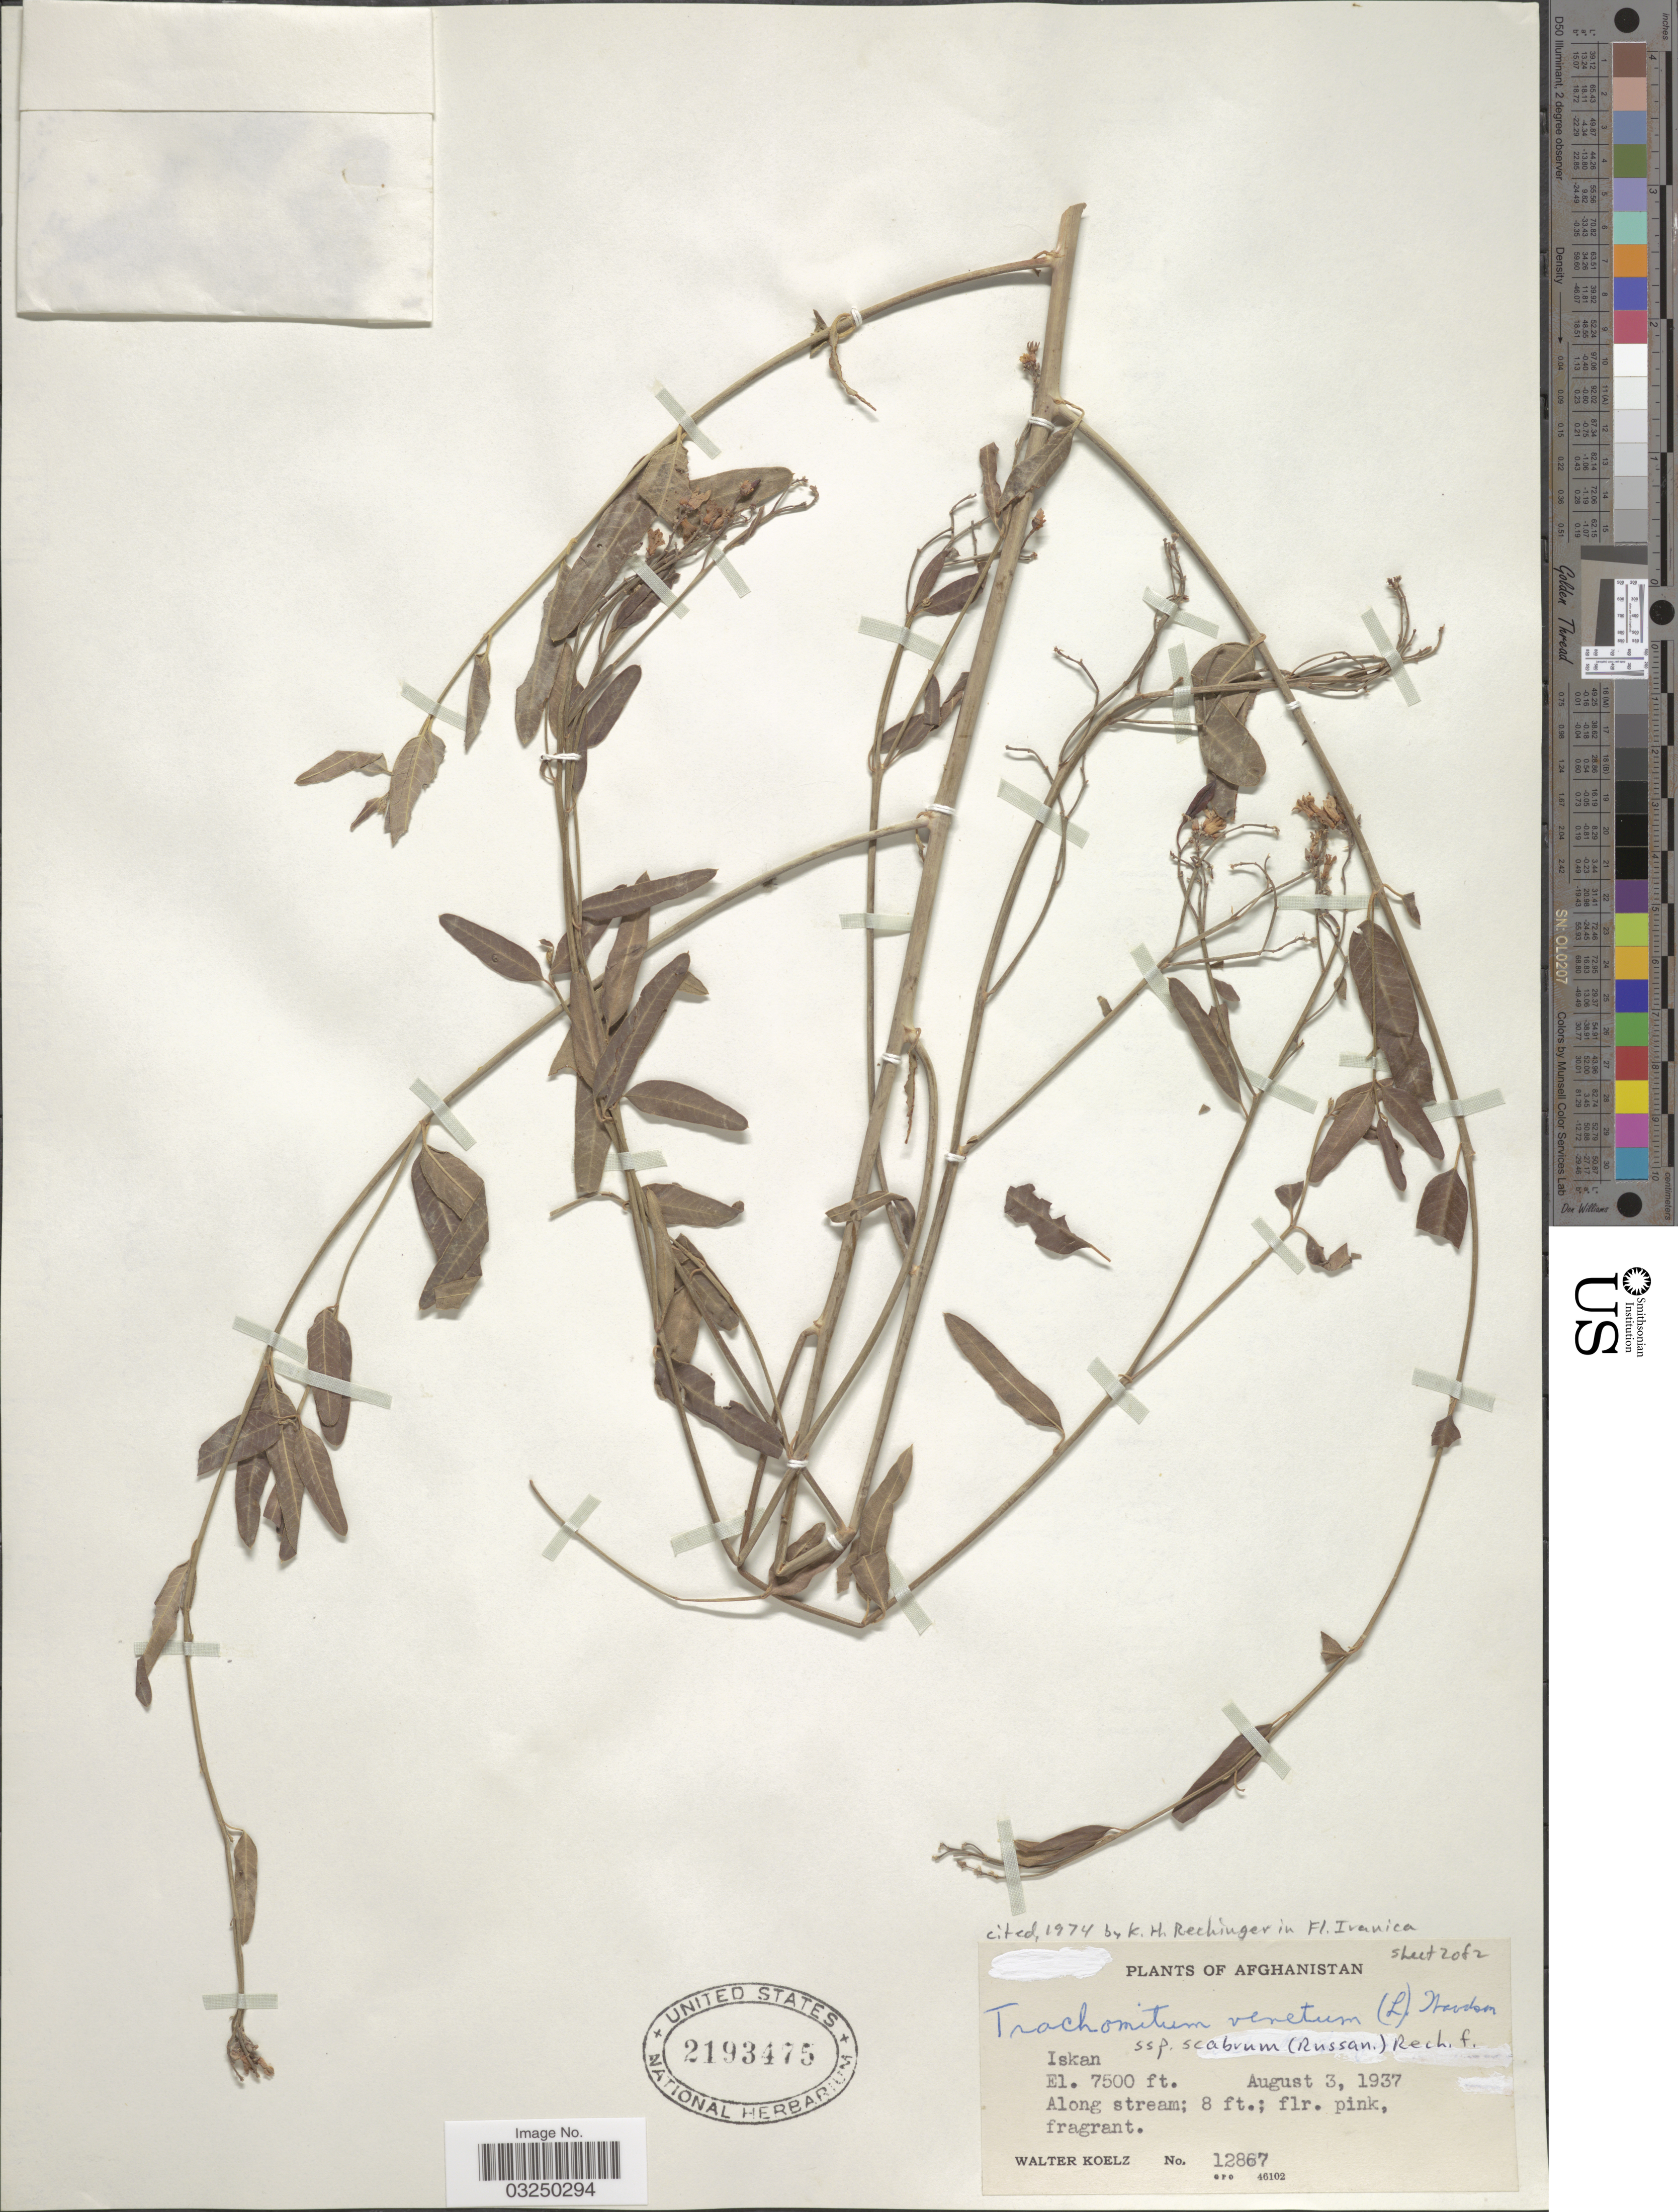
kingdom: Plantae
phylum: Tracheophyta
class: Magnoliopsida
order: Gentianales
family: Apocynaceae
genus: Trachomitum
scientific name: Trachomitum venetum subsp. scabrum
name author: (Russanov) Rech. f.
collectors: W. N. Koelz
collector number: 12867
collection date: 1937-08-03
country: Afghanistan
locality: Iskan.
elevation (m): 2286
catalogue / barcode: US 2193475